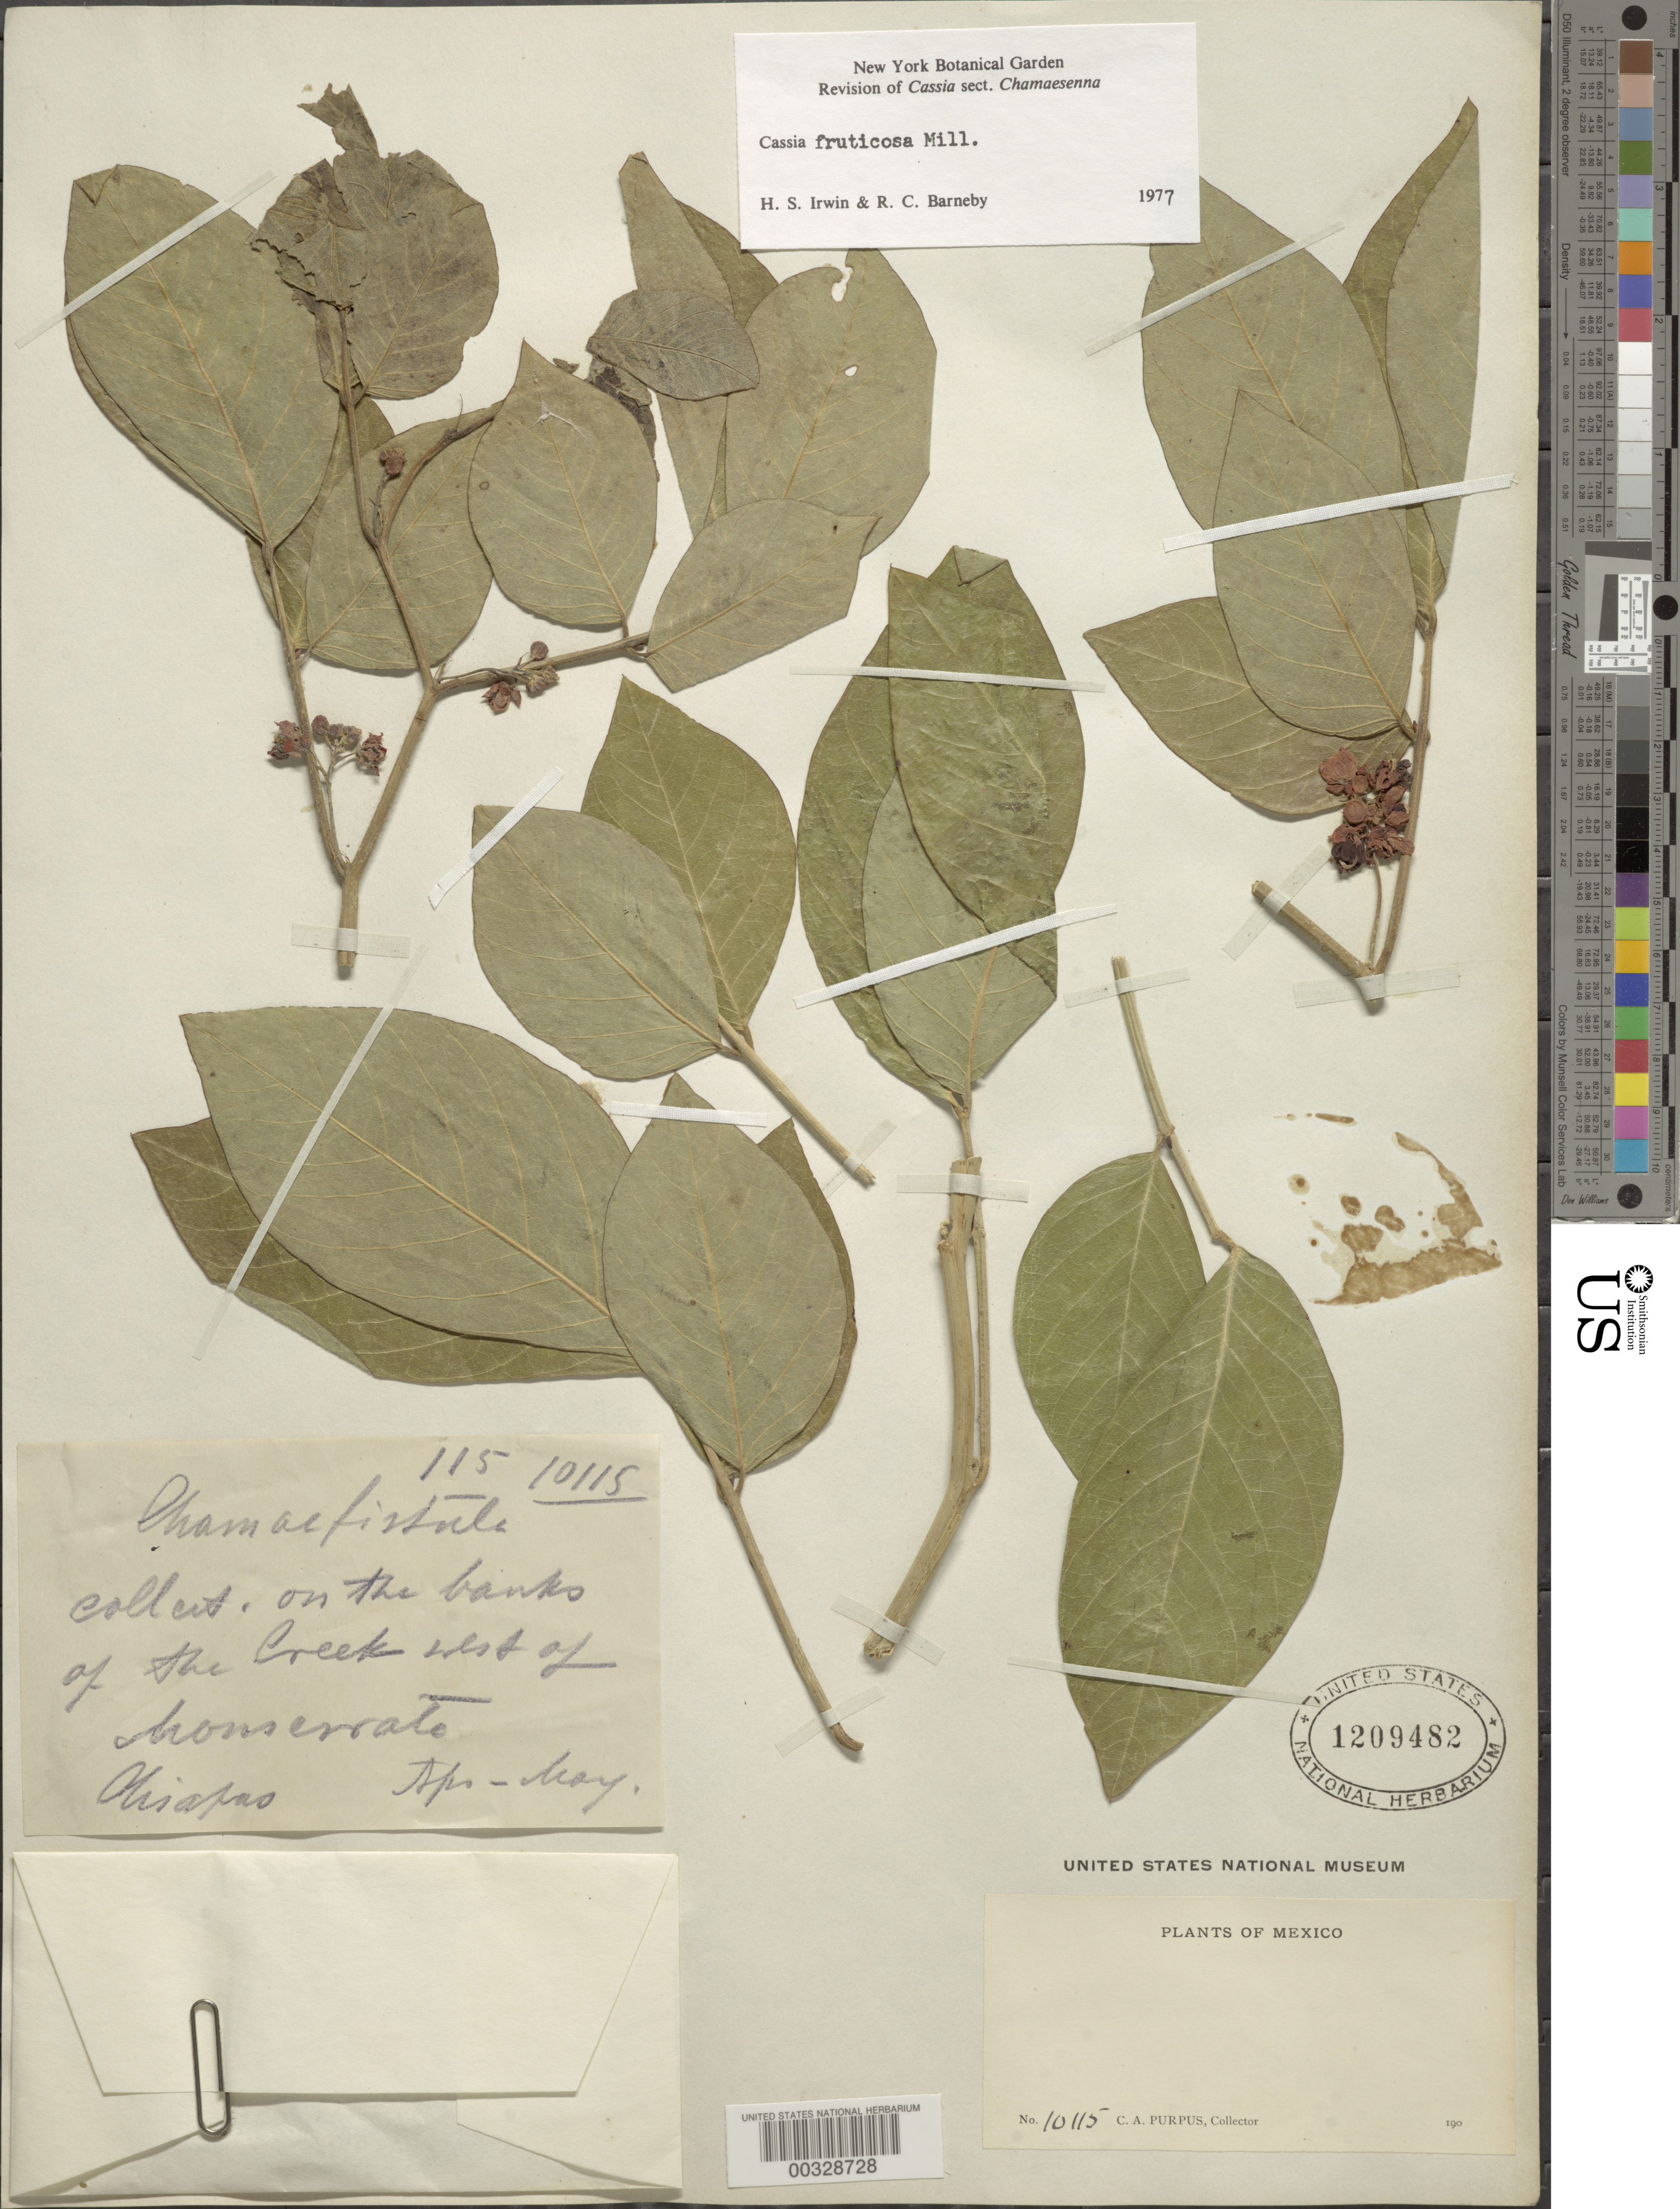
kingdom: Plantae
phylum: Tracheophyta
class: Magnoliopsida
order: Fabales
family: Fabaceae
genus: Senna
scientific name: Senna fruticosa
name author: (Benth.) H.S. Irwin & Barneby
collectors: C. A. Purpus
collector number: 10115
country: Mexico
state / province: Chiapas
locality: W of Monserrate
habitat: Banks of the creek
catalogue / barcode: US 1209482